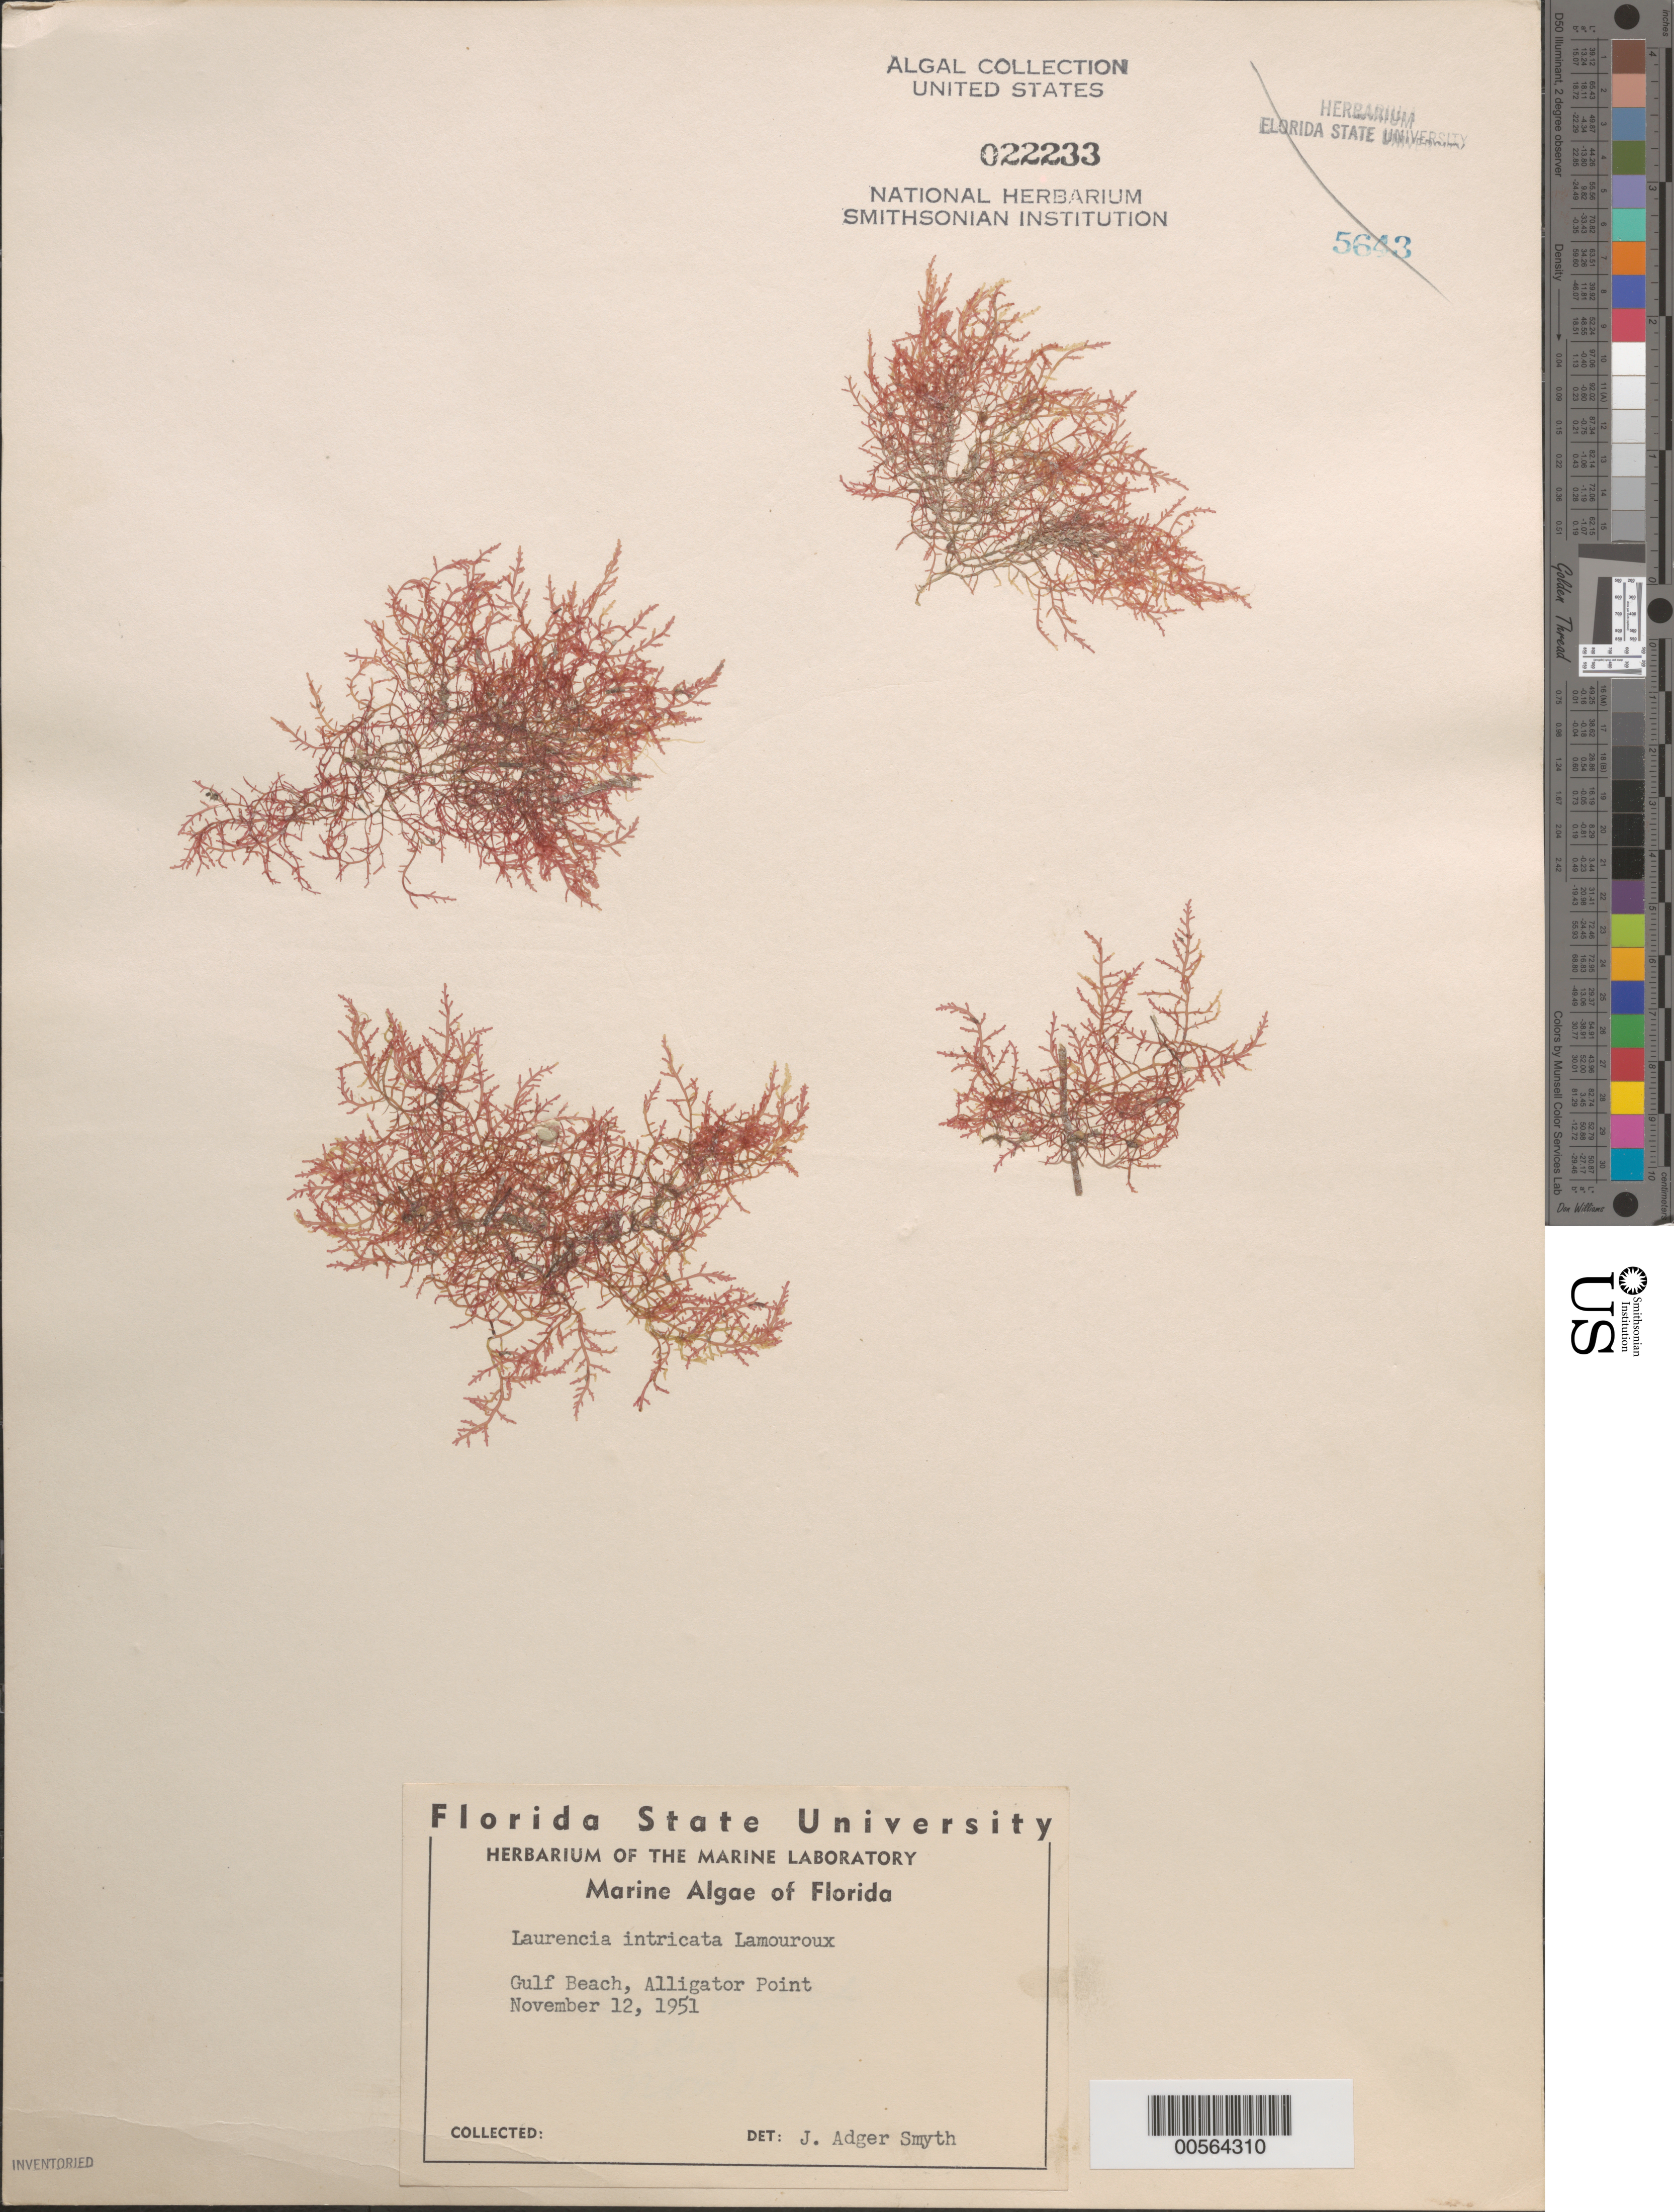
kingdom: Plantae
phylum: Rhodophyta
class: Florideophyceae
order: Ceramiales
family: Rhodomelaceae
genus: Laurencia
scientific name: Laurencia intricata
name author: J.V.Lamouroux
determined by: Smyth, J. A.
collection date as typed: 12 Nov 1951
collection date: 1951-11-12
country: United States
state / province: Florida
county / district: Franklin County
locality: Gulf Beach, Alligator Point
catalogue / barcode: US 22233